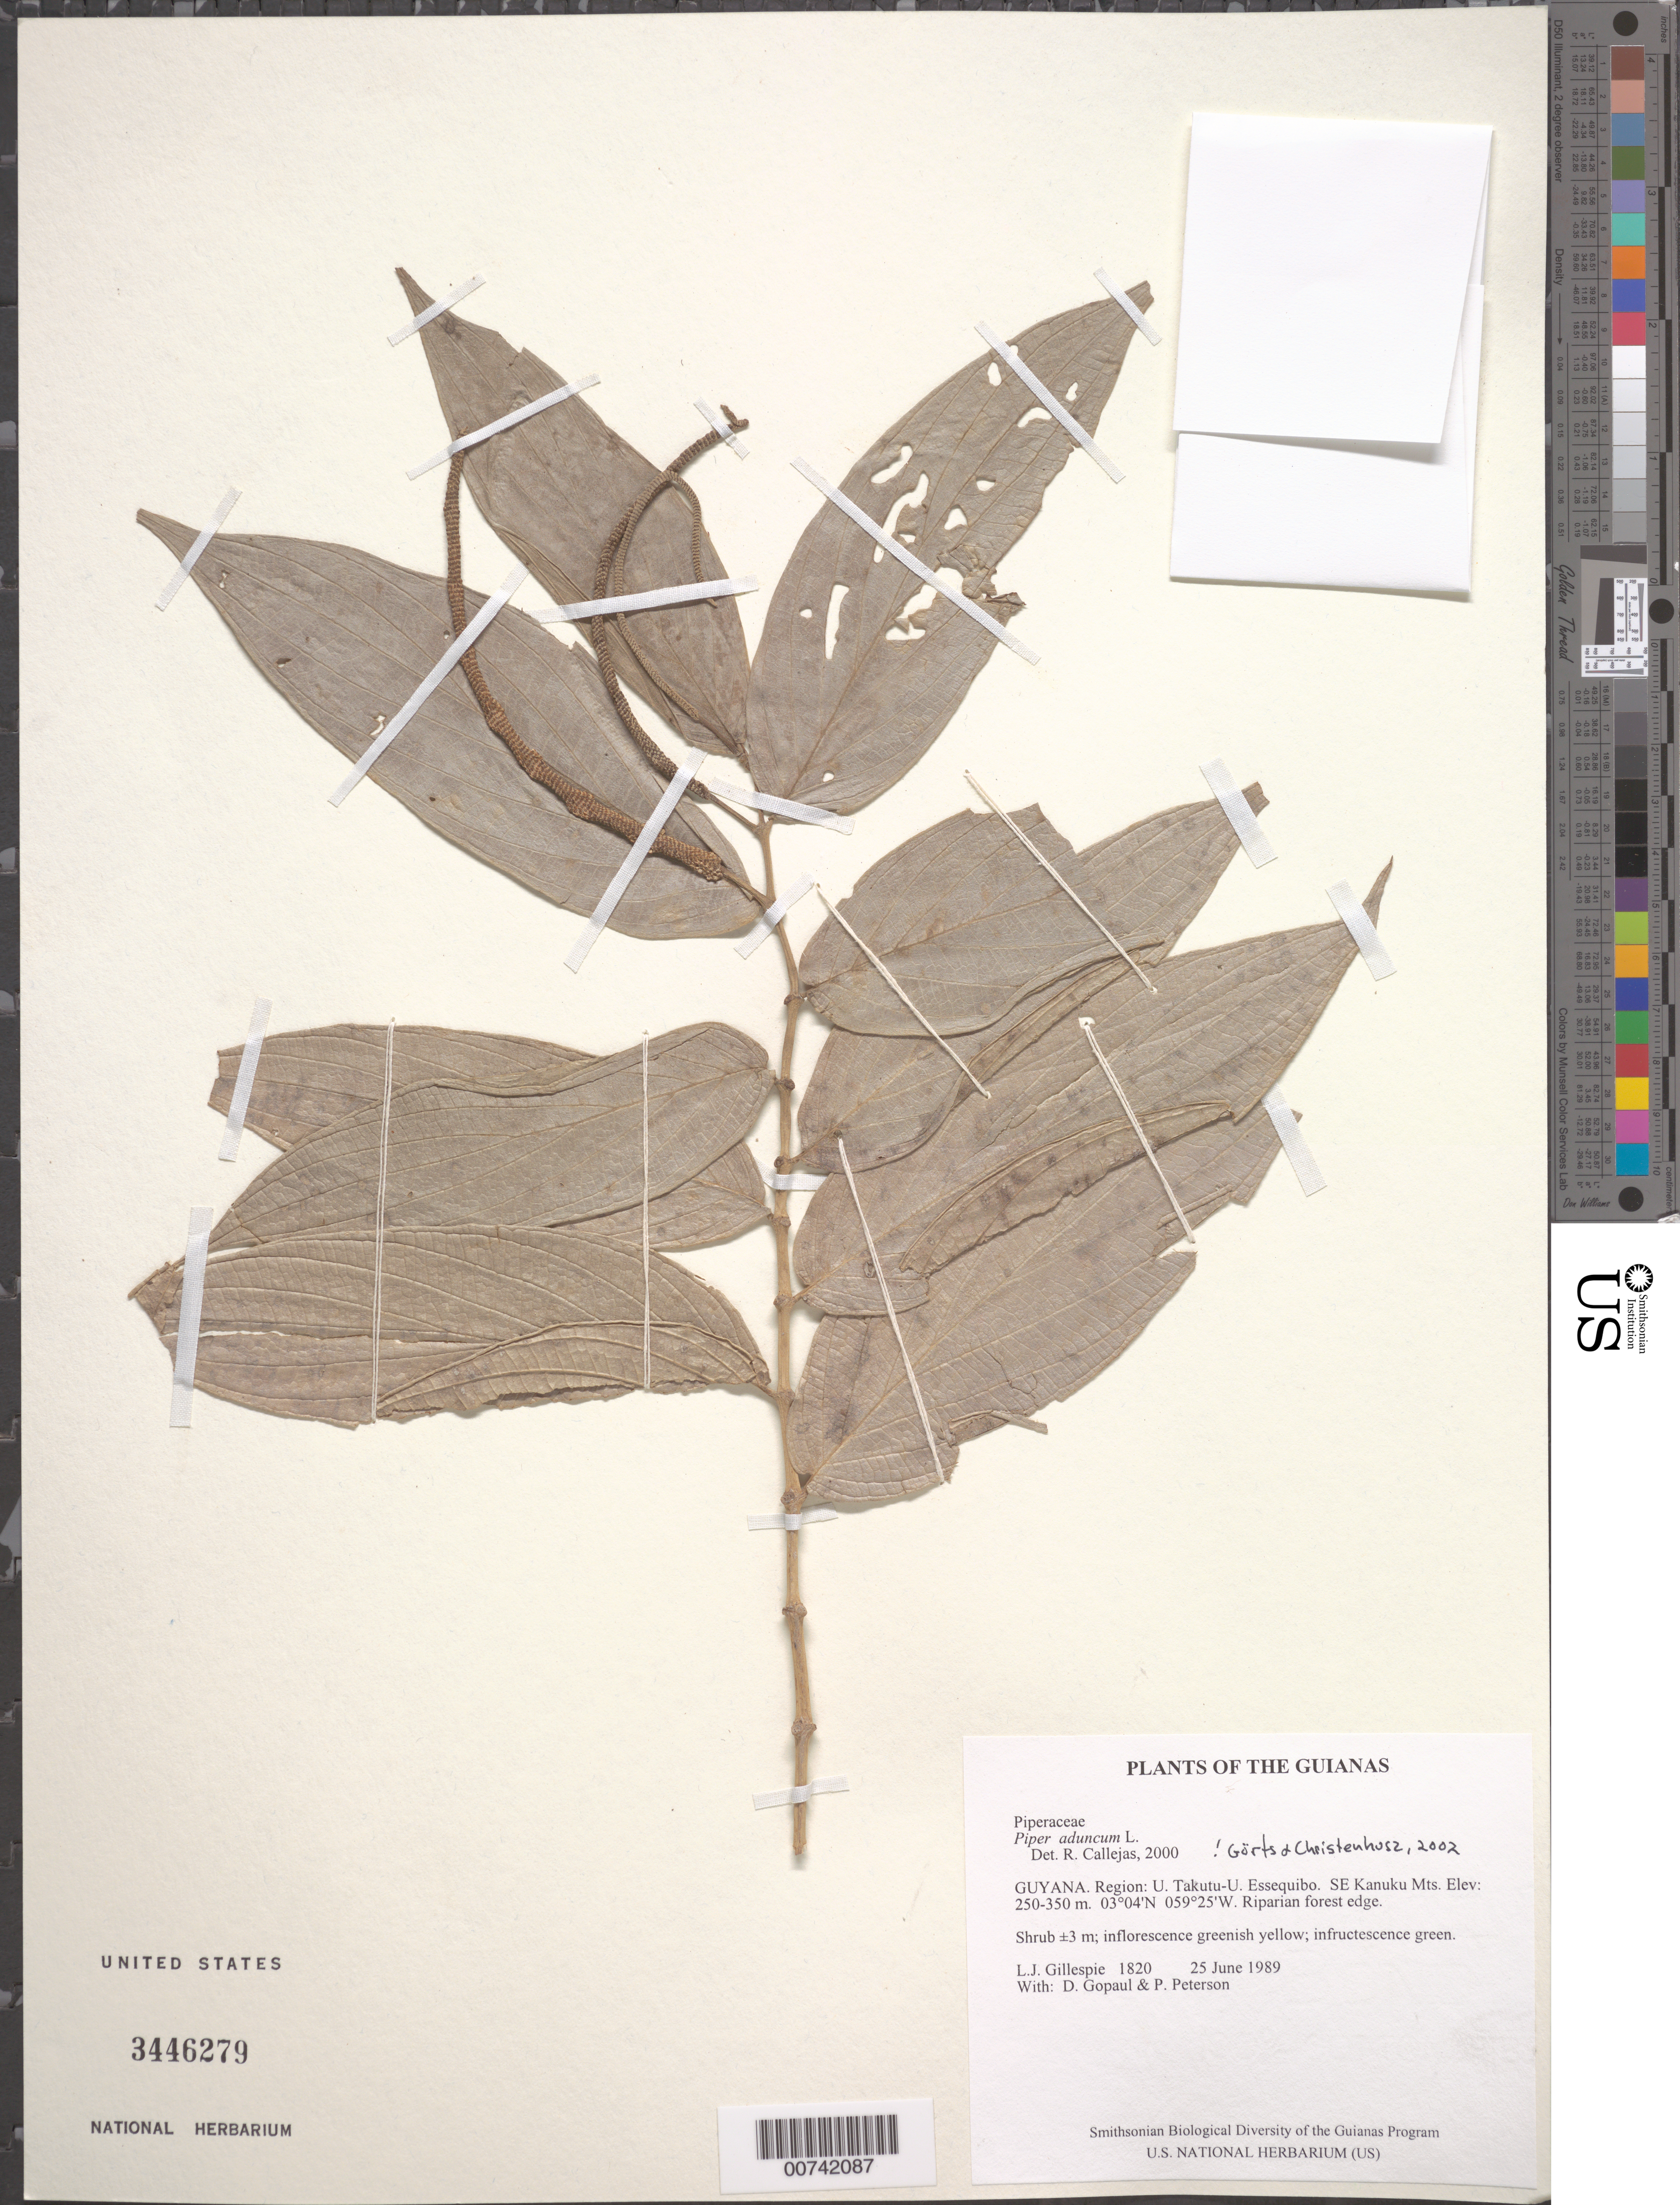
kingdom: Plantae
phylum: Tracheophyta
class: Magnoliopsida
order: Piperales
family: Piperaceae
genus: Piper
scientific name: Piper aduncum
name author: L.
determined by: Görts-van Rijn, A. R.; Christenhusz, M. J.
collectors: L. J. Gillespie, D. Gopaul & P. M. Peterson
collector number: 1820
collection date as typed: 25 June 1989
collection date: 1989-06-25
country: Guyana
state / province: U. Takutu-U. Essequibo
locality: SE Kanuku Mts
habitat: Riparian forest edge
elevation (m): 250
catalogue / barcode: US 3446279